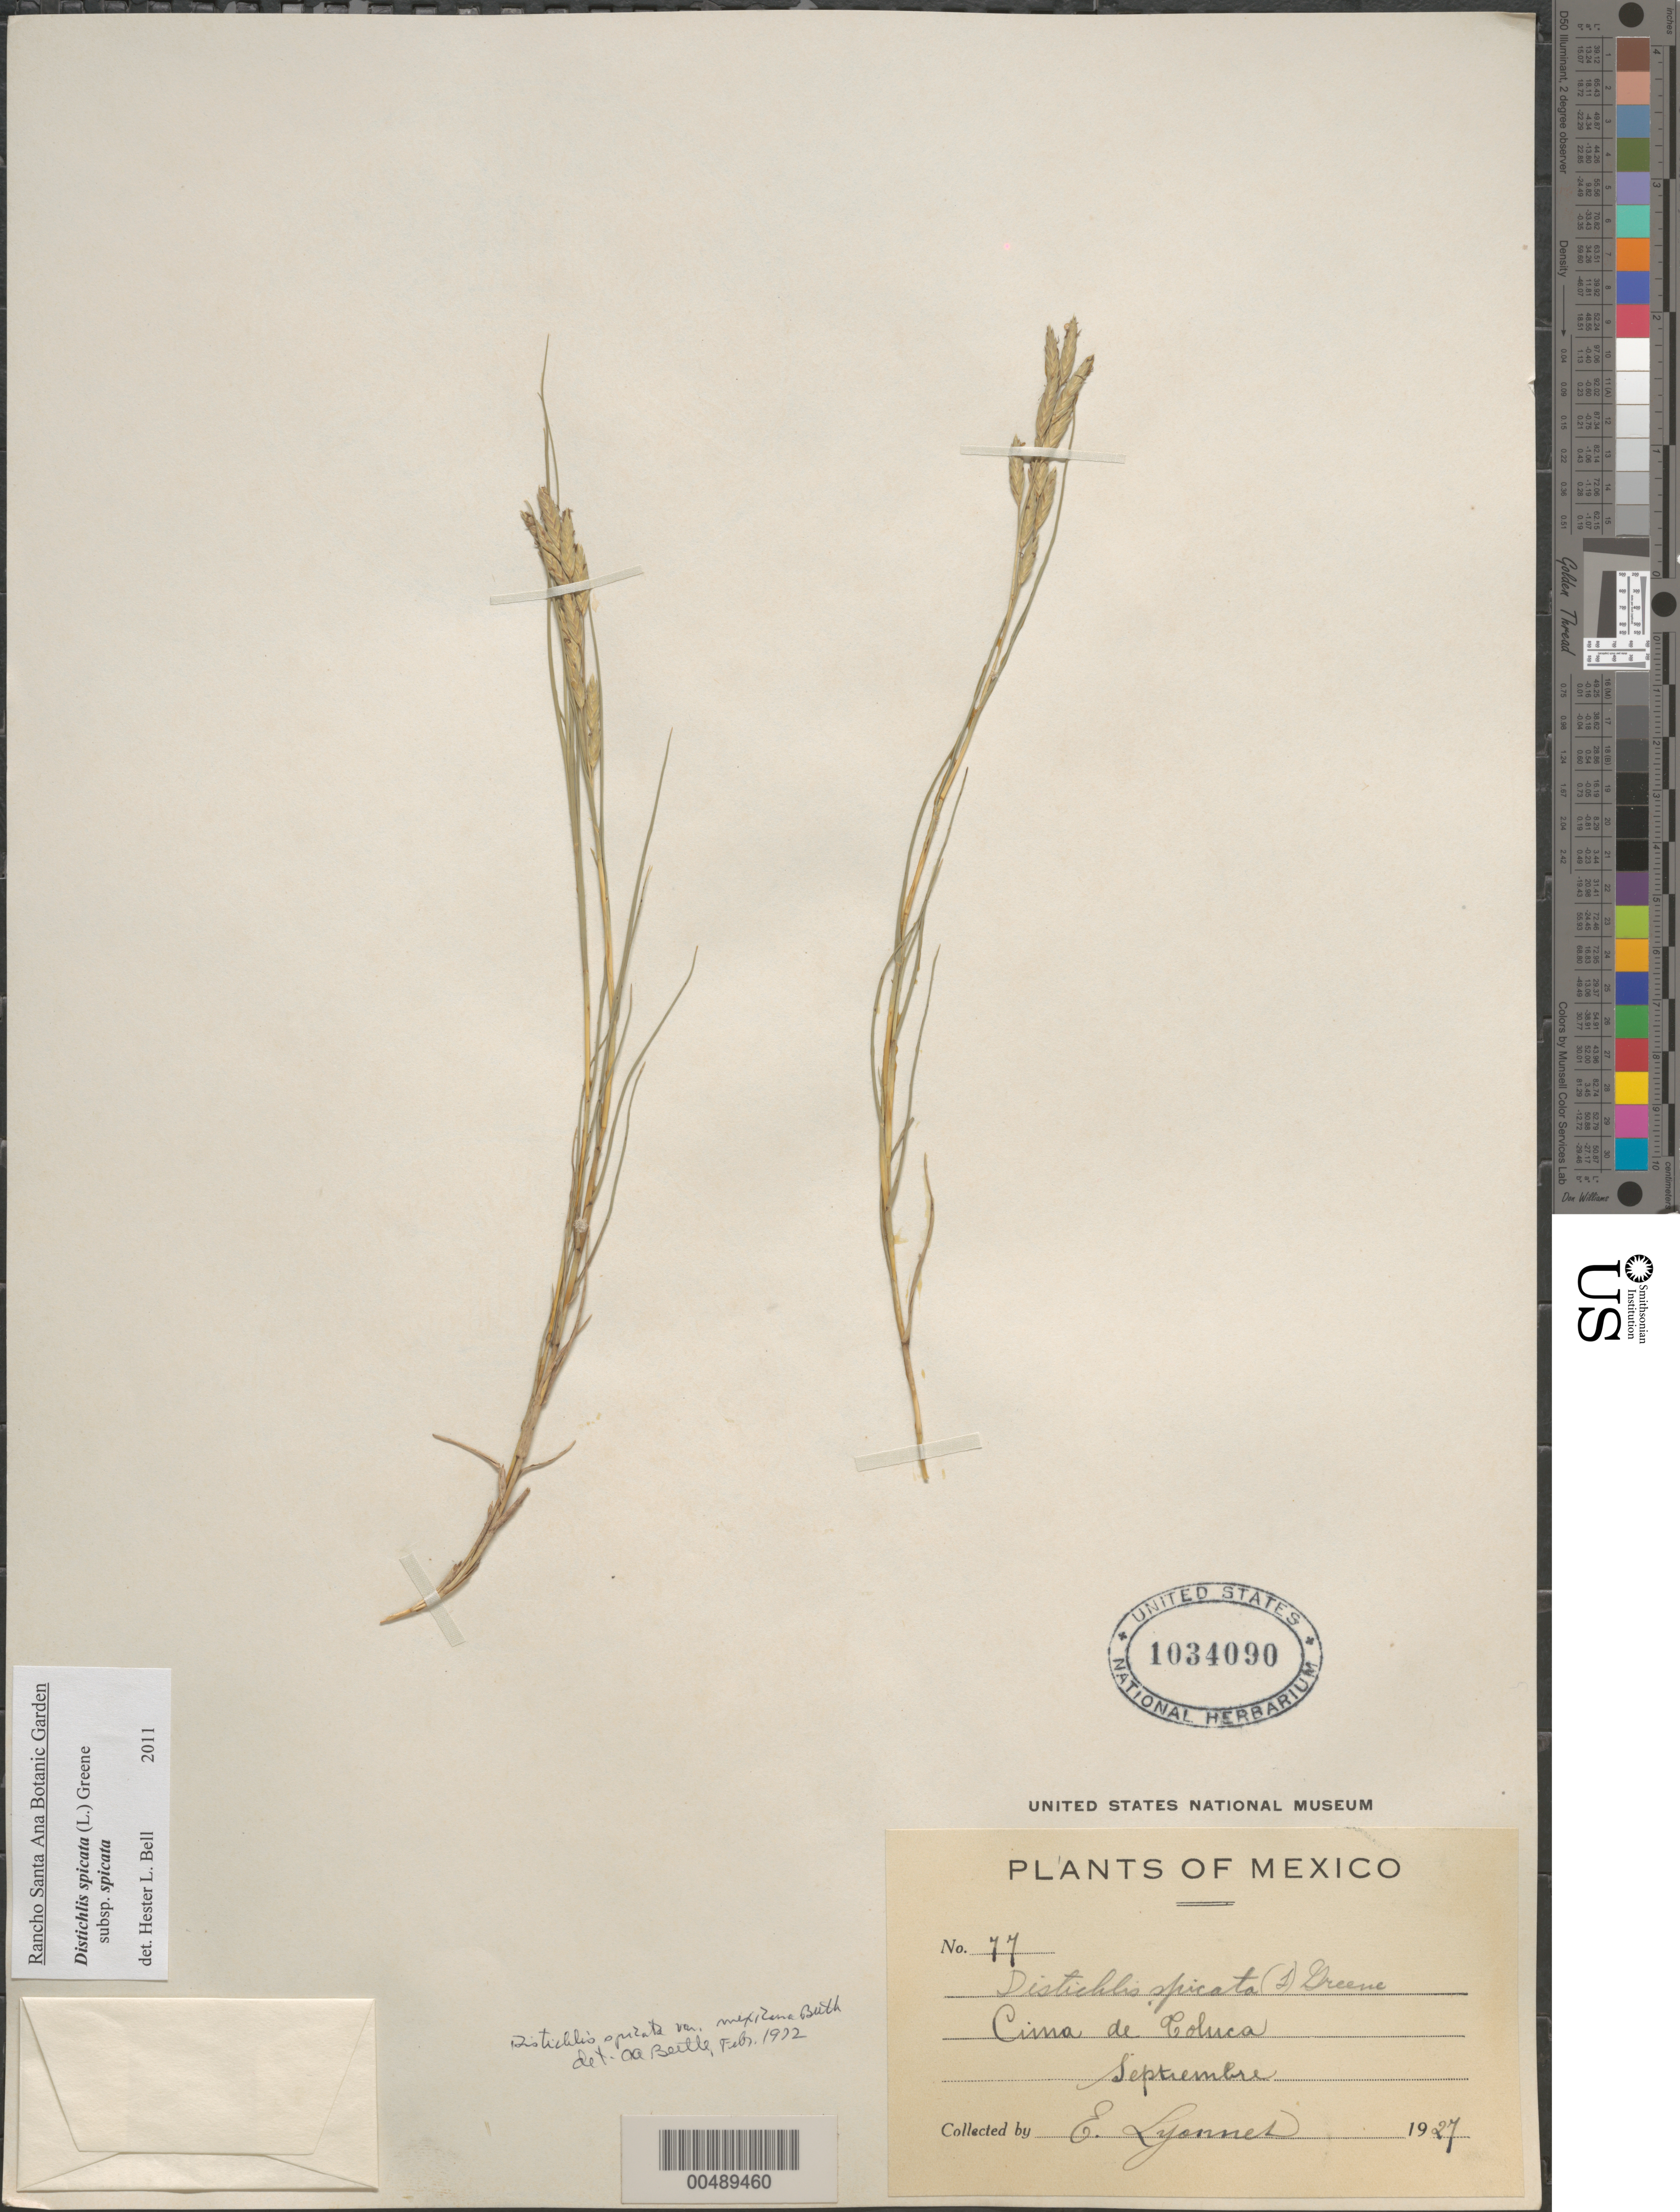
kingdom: Plantae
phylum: Tracheophyta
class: Liliopsida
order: Poales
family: Poaceae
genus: Distichlis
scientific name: Distichlis spicata subsp. spicata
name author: (L.) Greene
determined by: Bell, H. L.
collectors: Bro. E. Lyonnet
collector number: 77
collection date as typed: Sep 1927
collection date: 1927-09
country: Mexico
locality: Cima de Coluca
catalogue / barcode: US 1034090